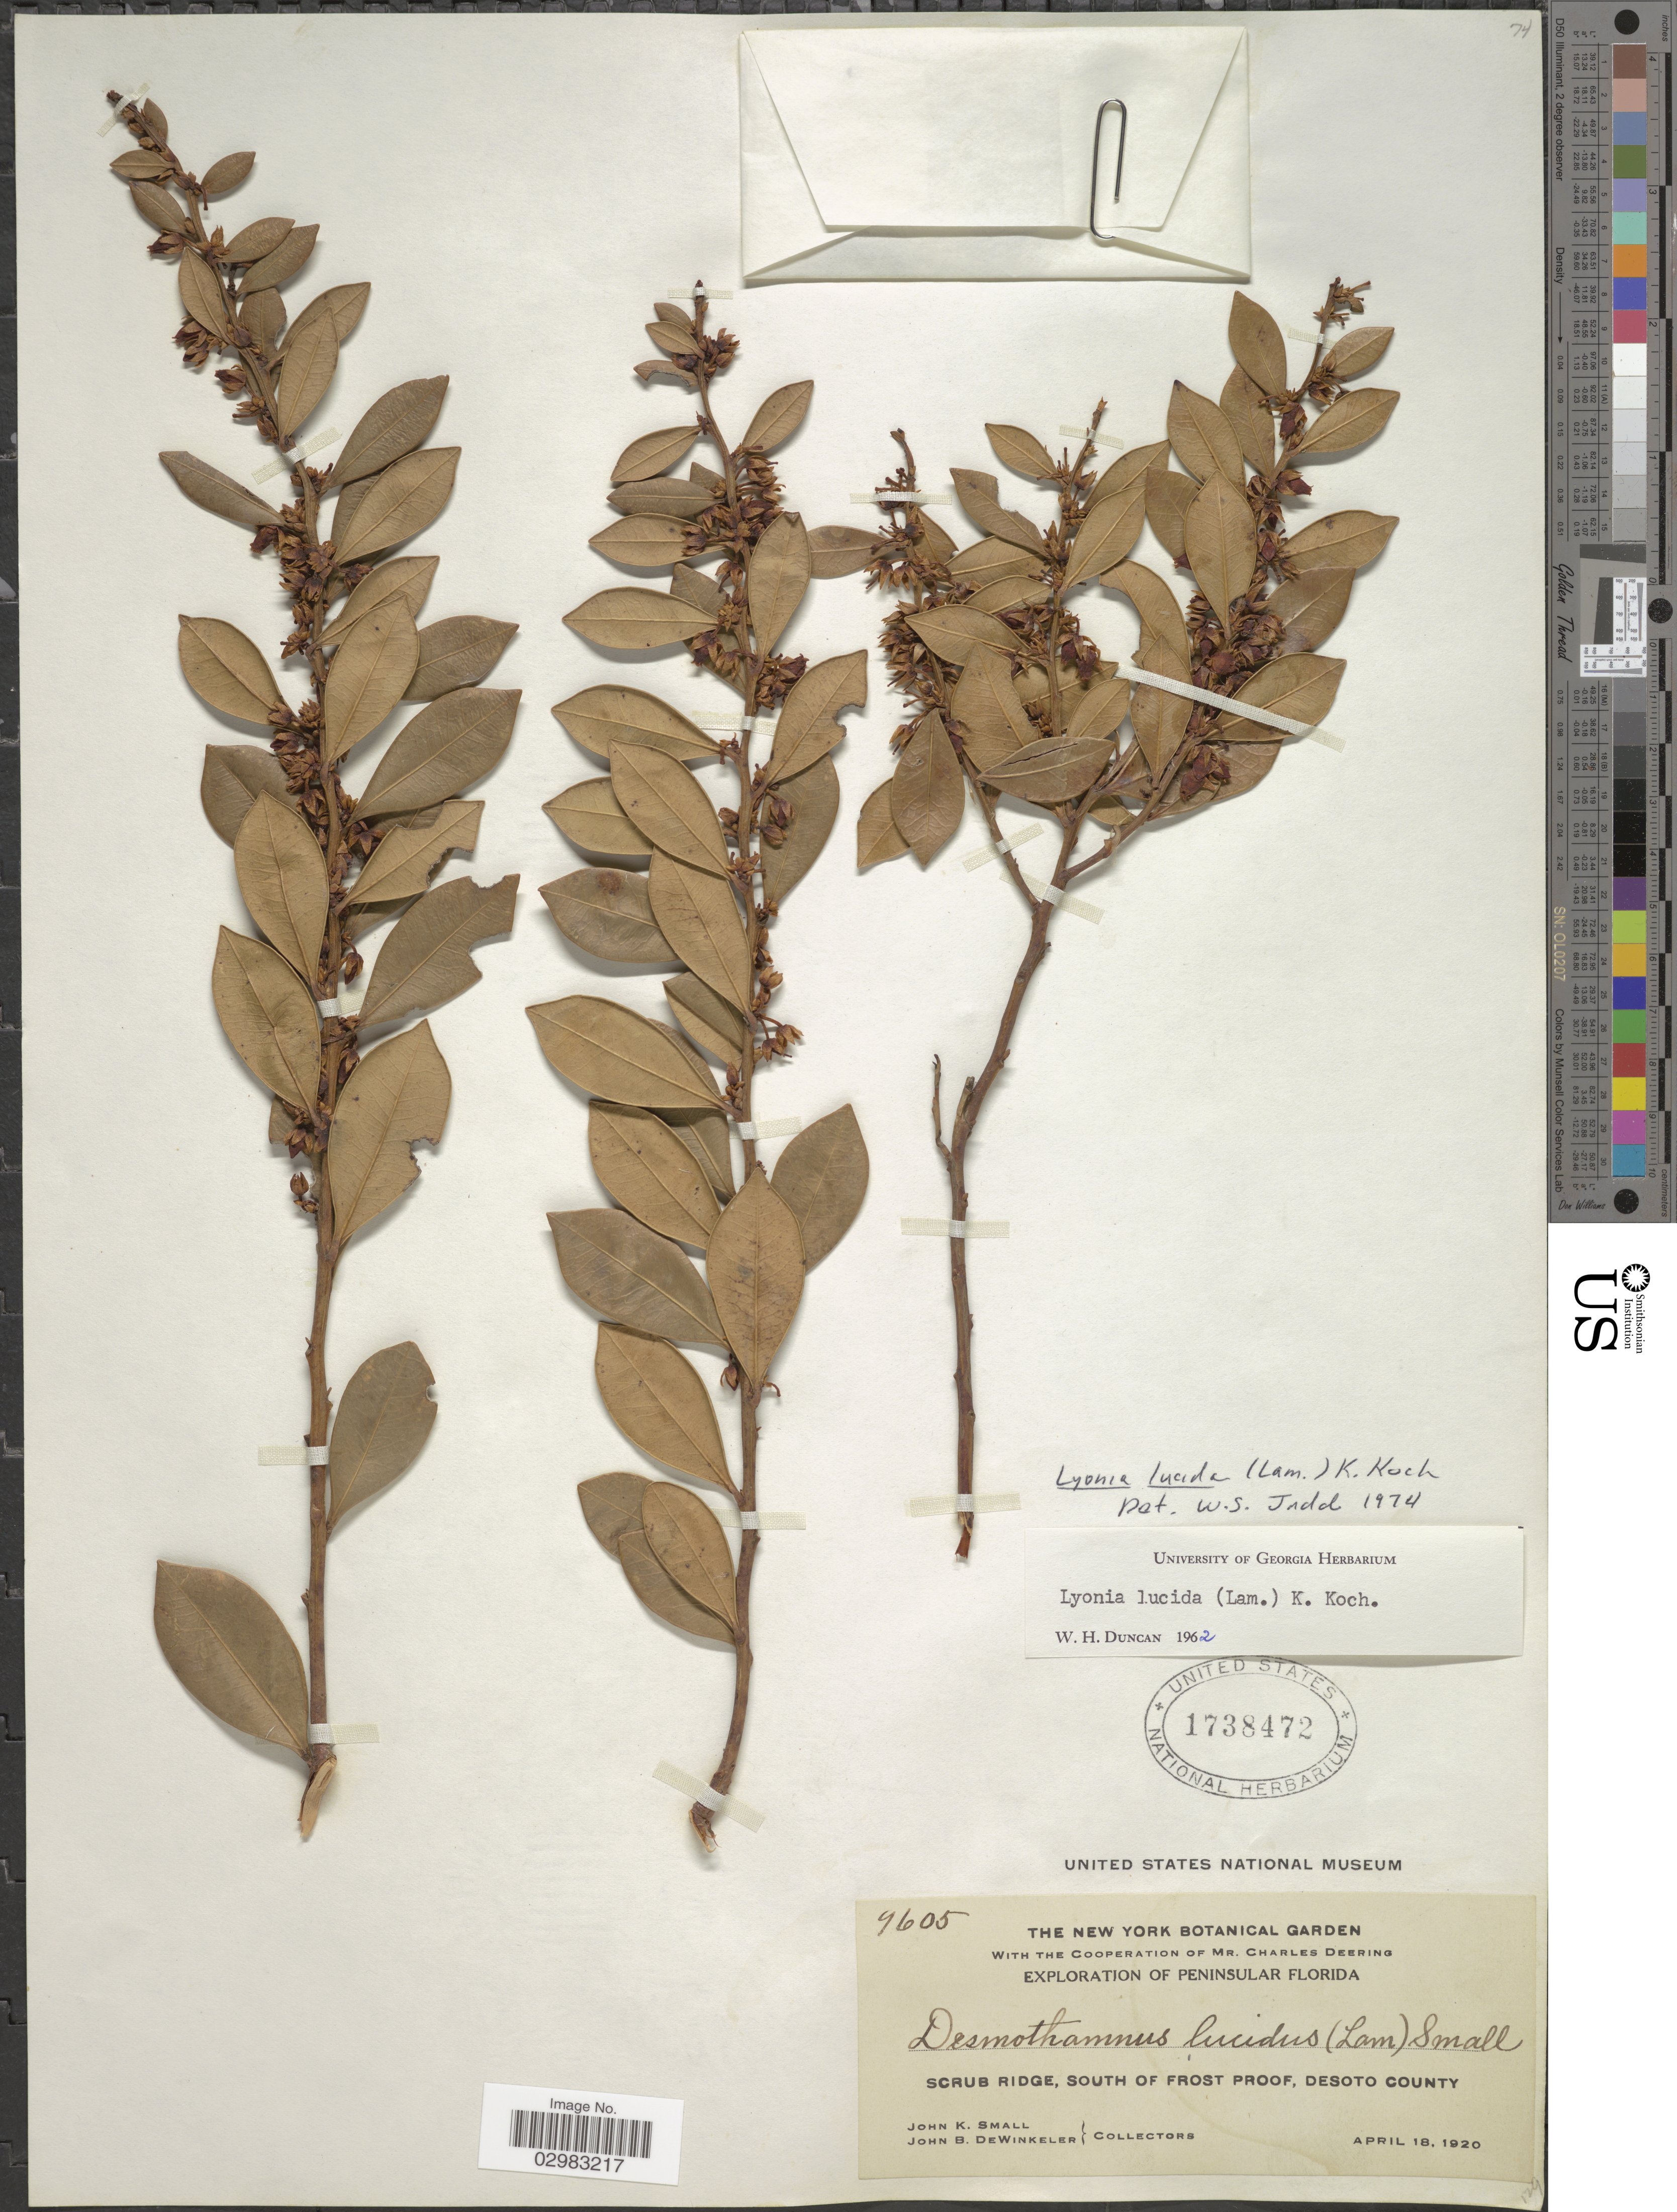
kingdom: Plantae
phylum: Tracheophyta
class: Magnoliopsida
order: Ericales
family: Ericaceae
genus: Lyonia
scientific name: Lyonia lucida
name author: K. Koch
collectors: J. K. Small & J. B. Dewinkeler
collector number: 9605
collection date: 1920-04-18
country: United States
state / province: Florida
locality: Peninsular Florida. South of Frost Proof, Desoto County.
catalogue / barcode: US 1738472